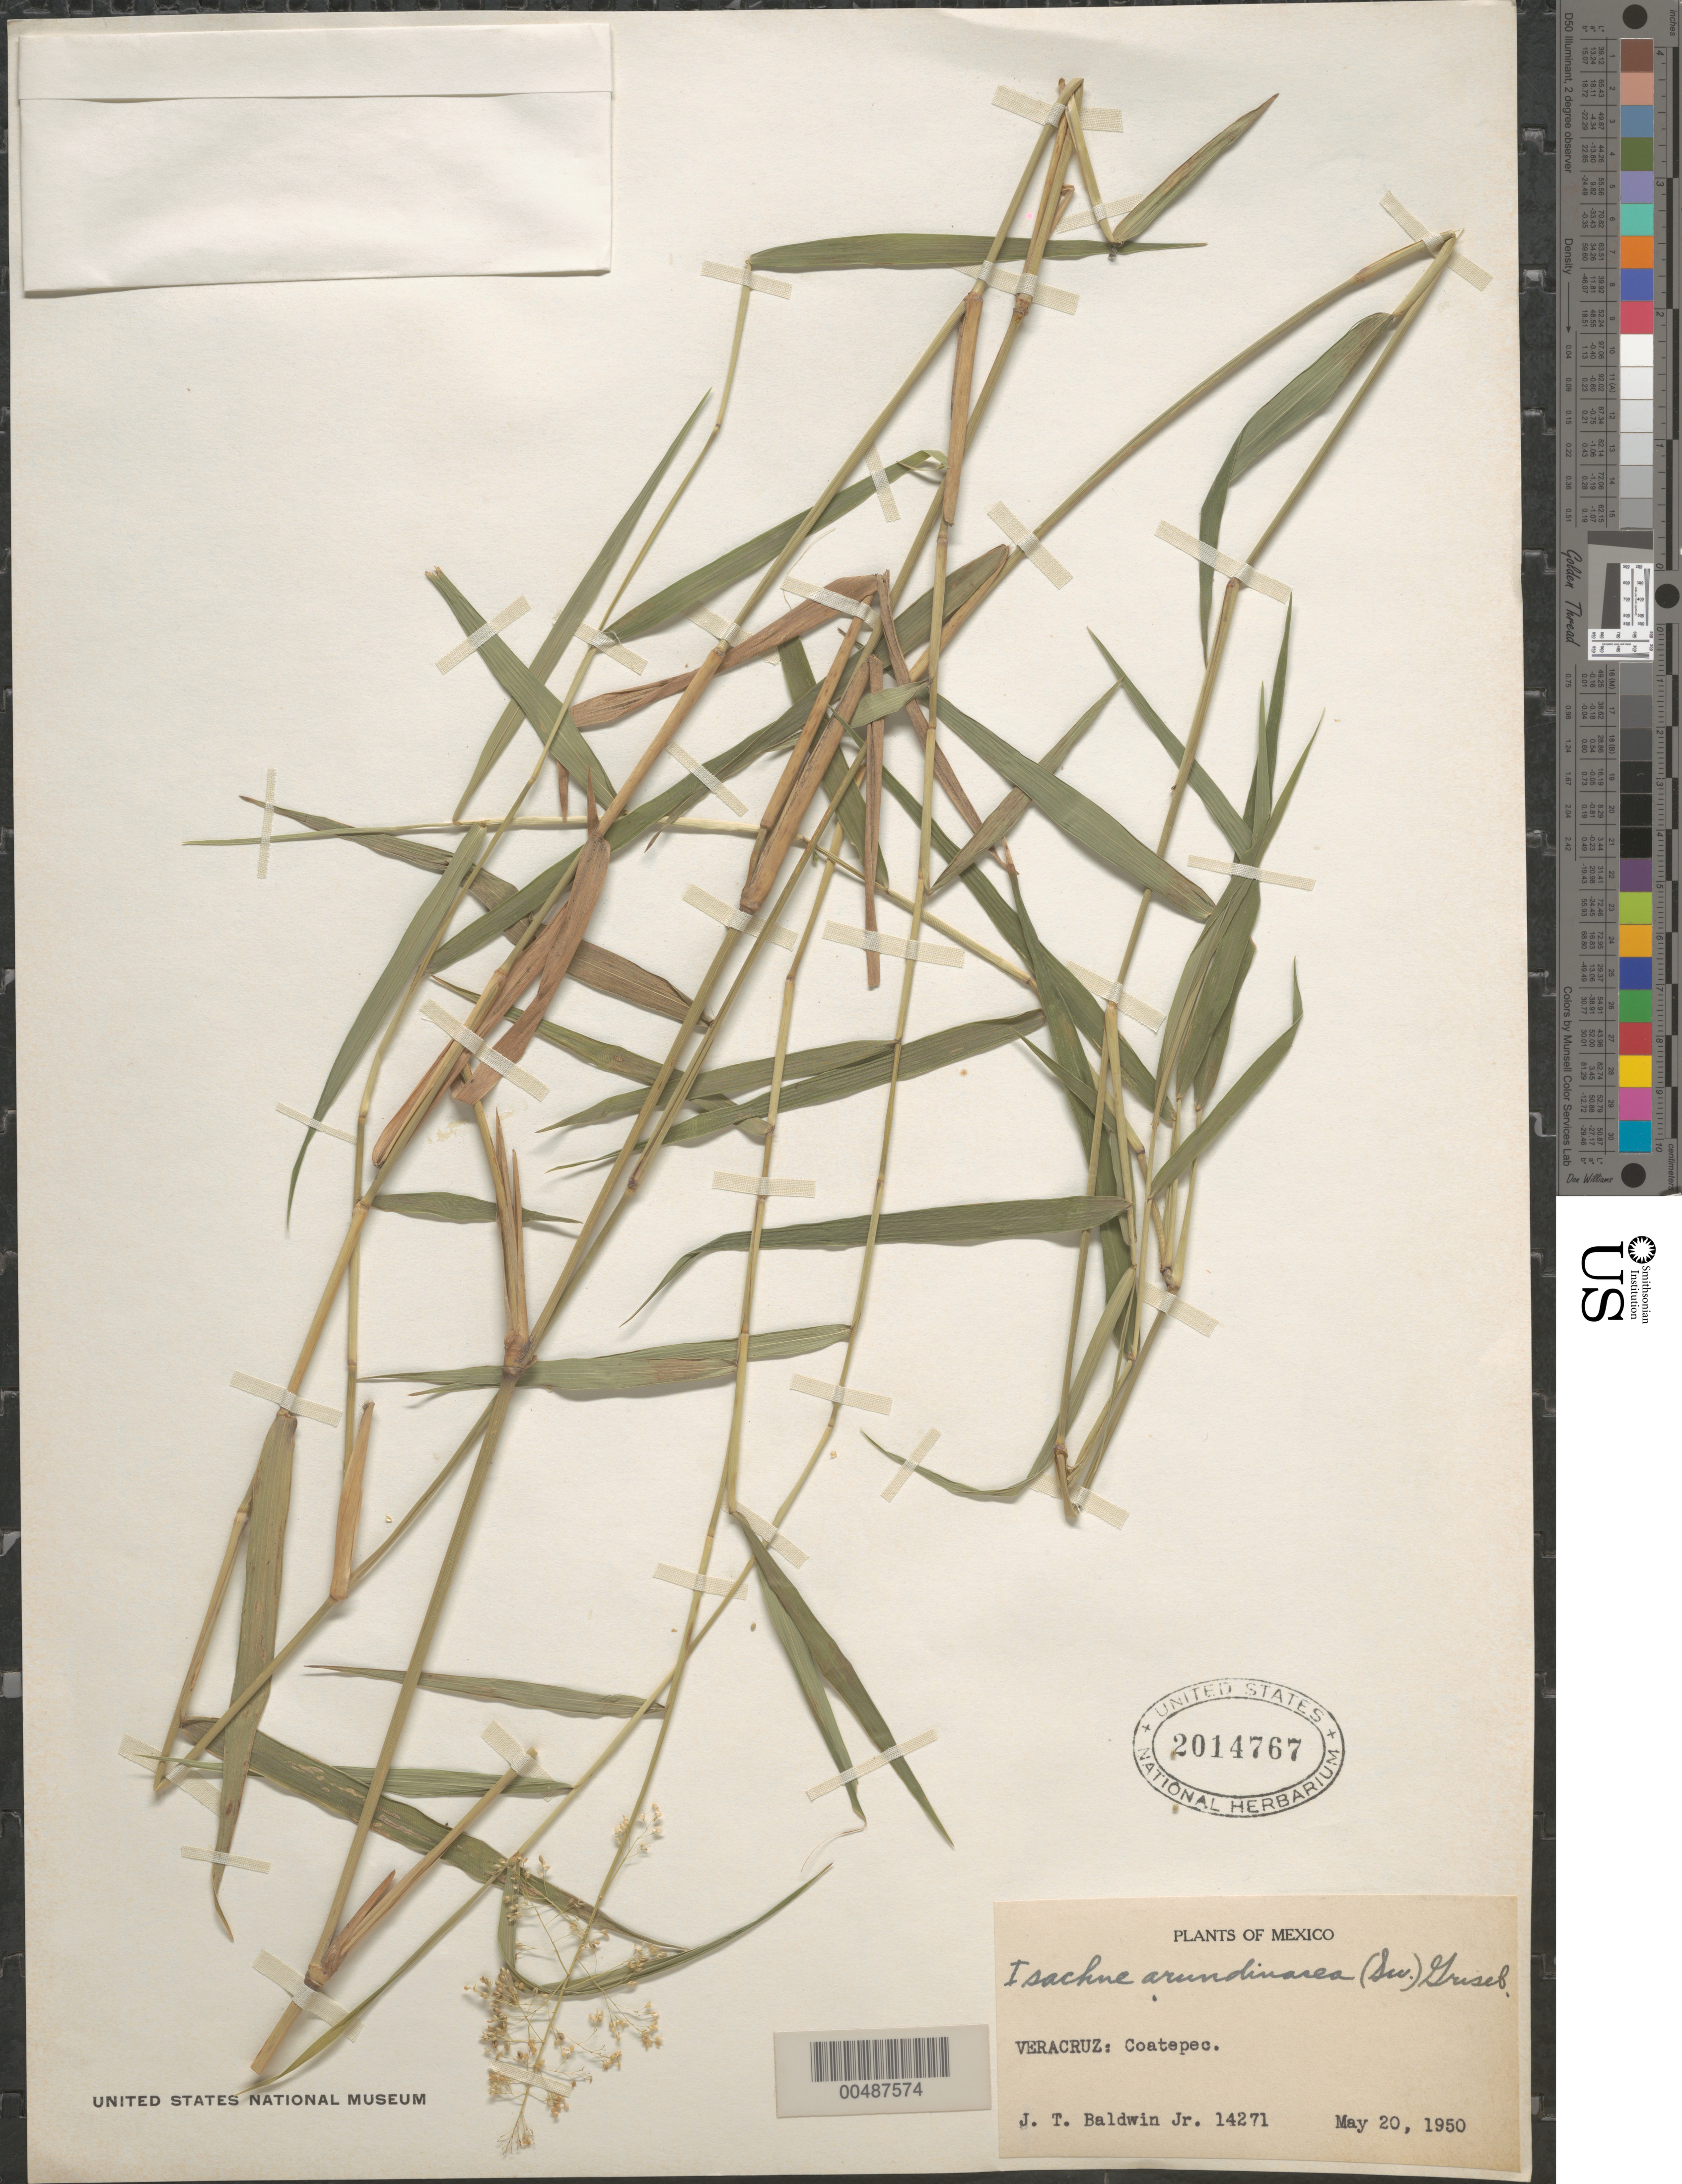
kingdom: Plantae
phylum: Tracheophyta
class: Liliopsida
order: Poales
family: Poaceae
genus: Isachne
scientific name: Isachne arundinacea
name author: (Sw.) Griseb.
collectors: J. T. Baldwin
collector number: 14271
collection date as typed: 20 May 1950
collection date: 1950-05-20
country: Mexico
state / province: Veracruz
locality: Coatepec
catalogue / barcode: US 2014767